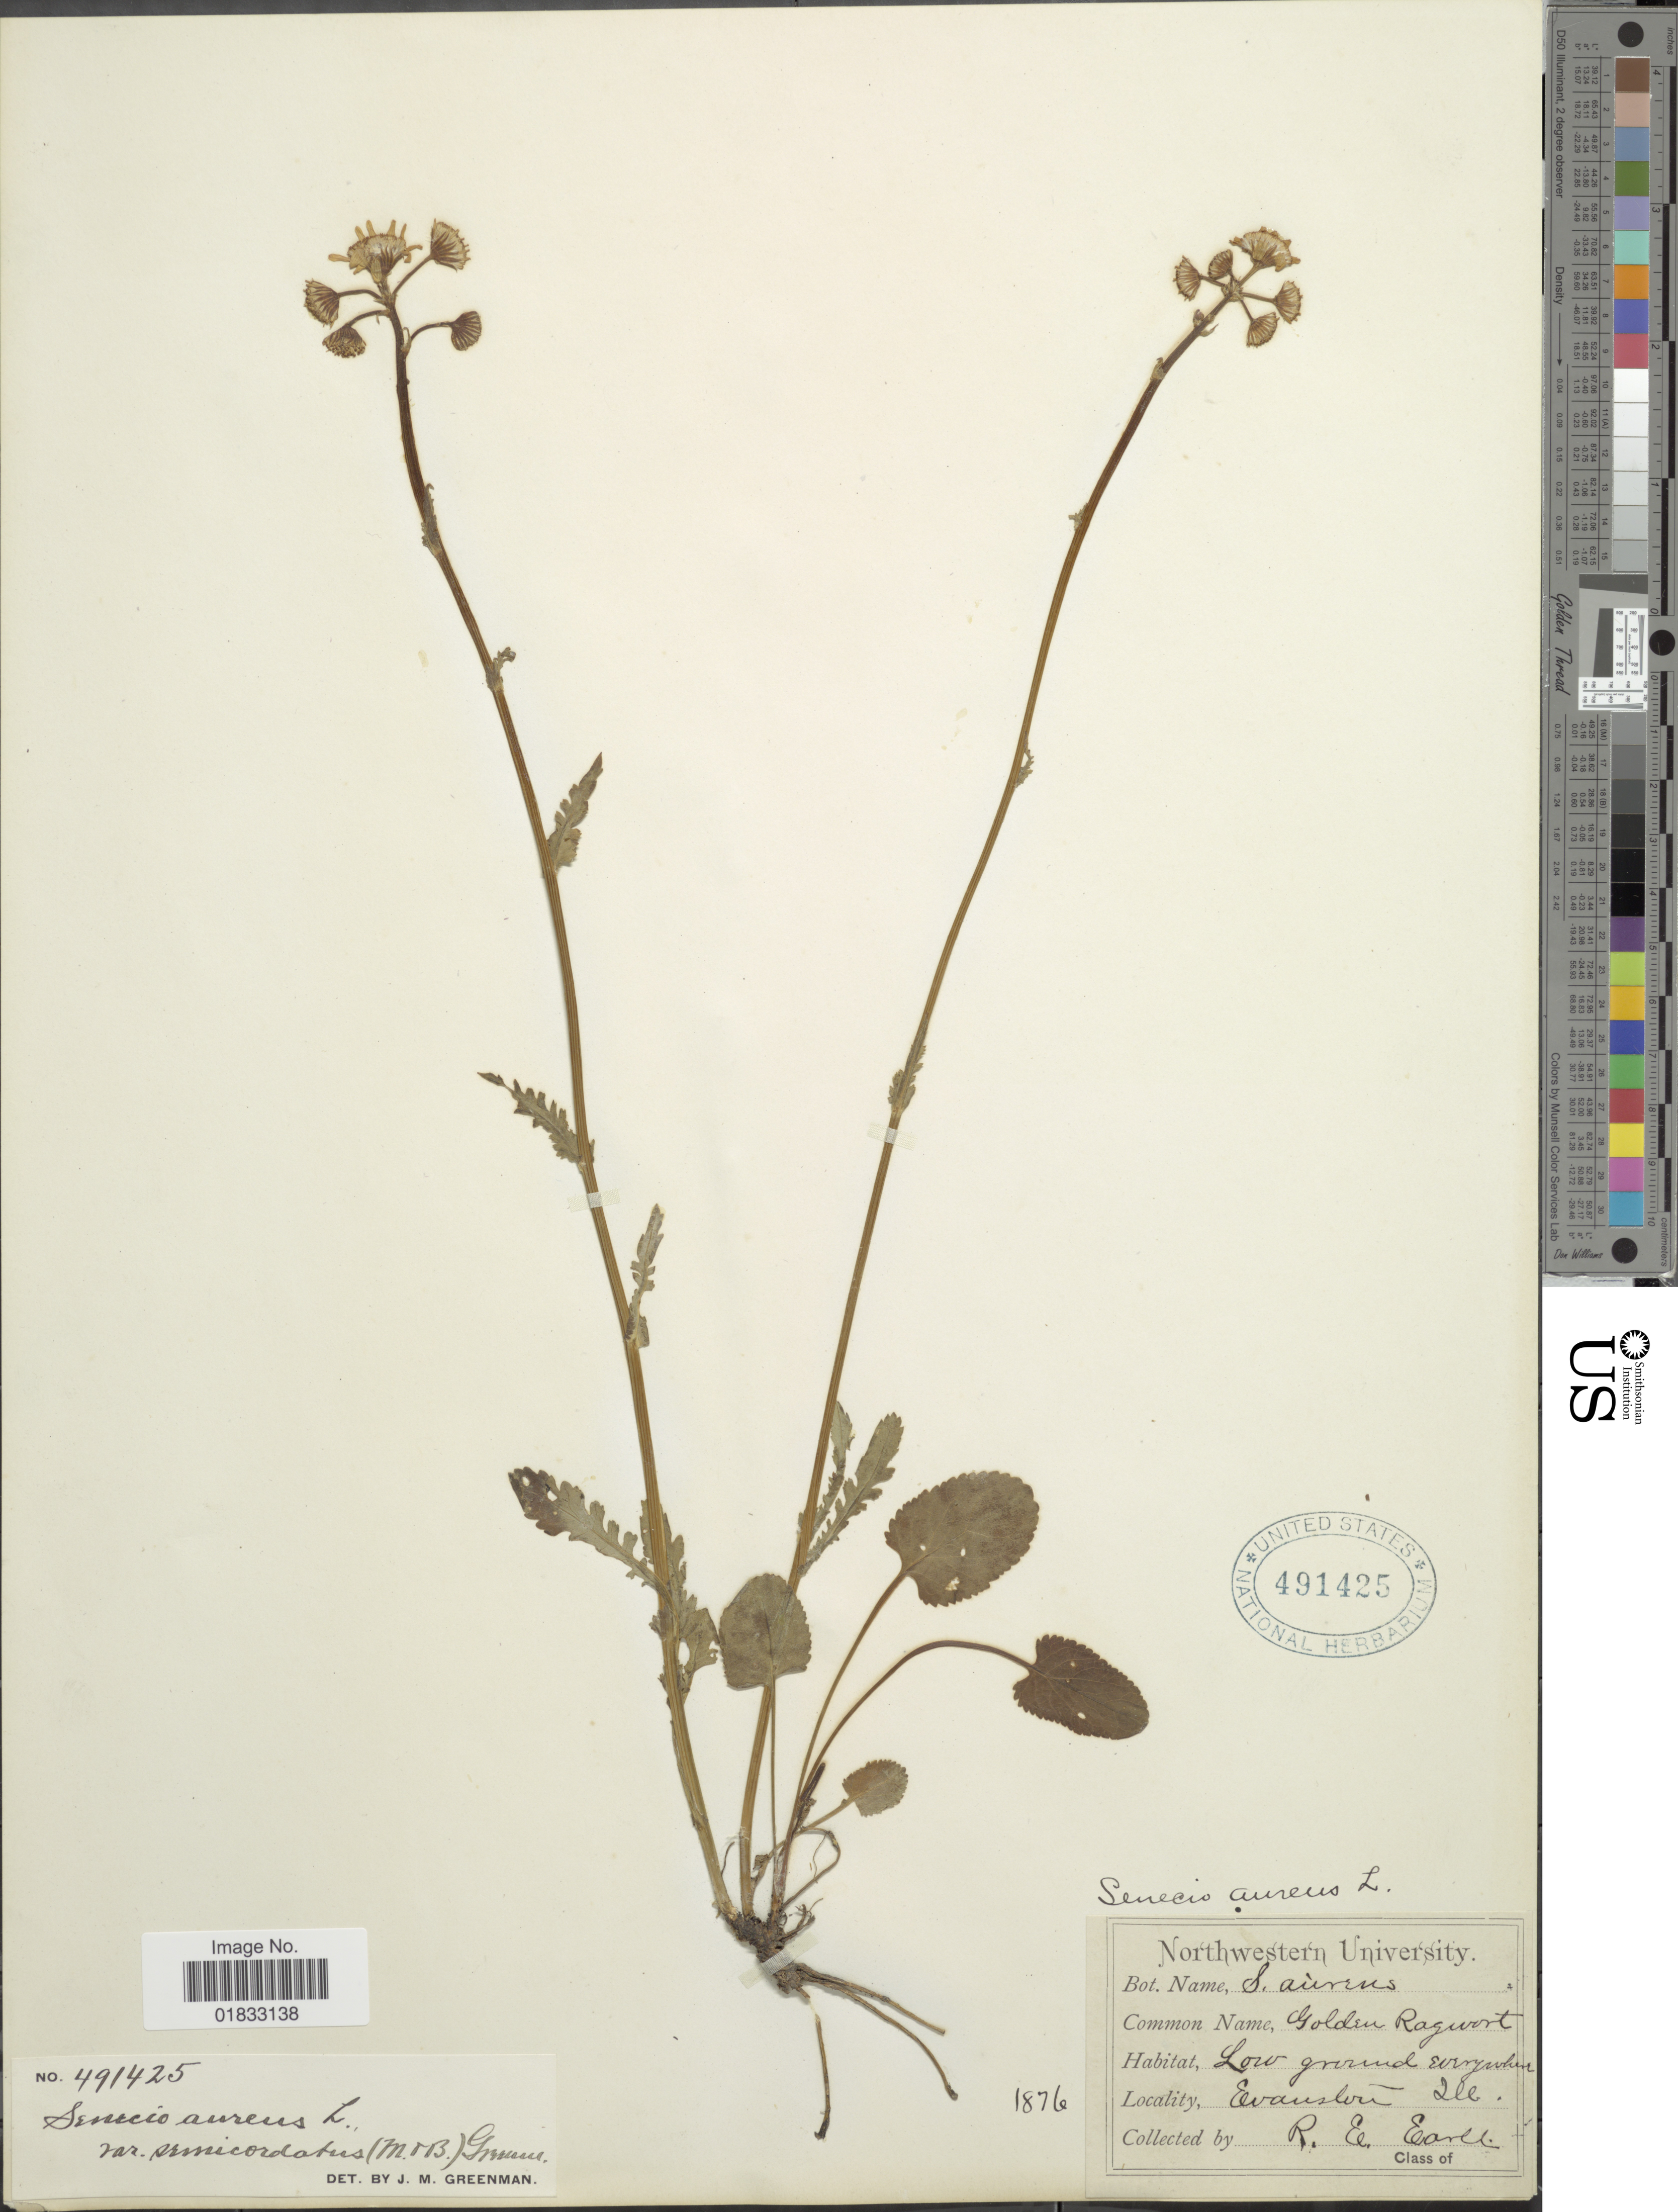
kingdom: Plantae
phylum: Tracheophyta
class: Magnoliopsida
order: Asterales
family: Asteraceae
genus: Packera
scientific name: Packera pseudaurea var. semicordata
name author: (Mack. & Bush) Trock & T.M. Barkley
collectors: R. Earle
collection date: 1876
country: United States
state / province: Illinois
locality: Evanston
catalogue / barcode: US 491425